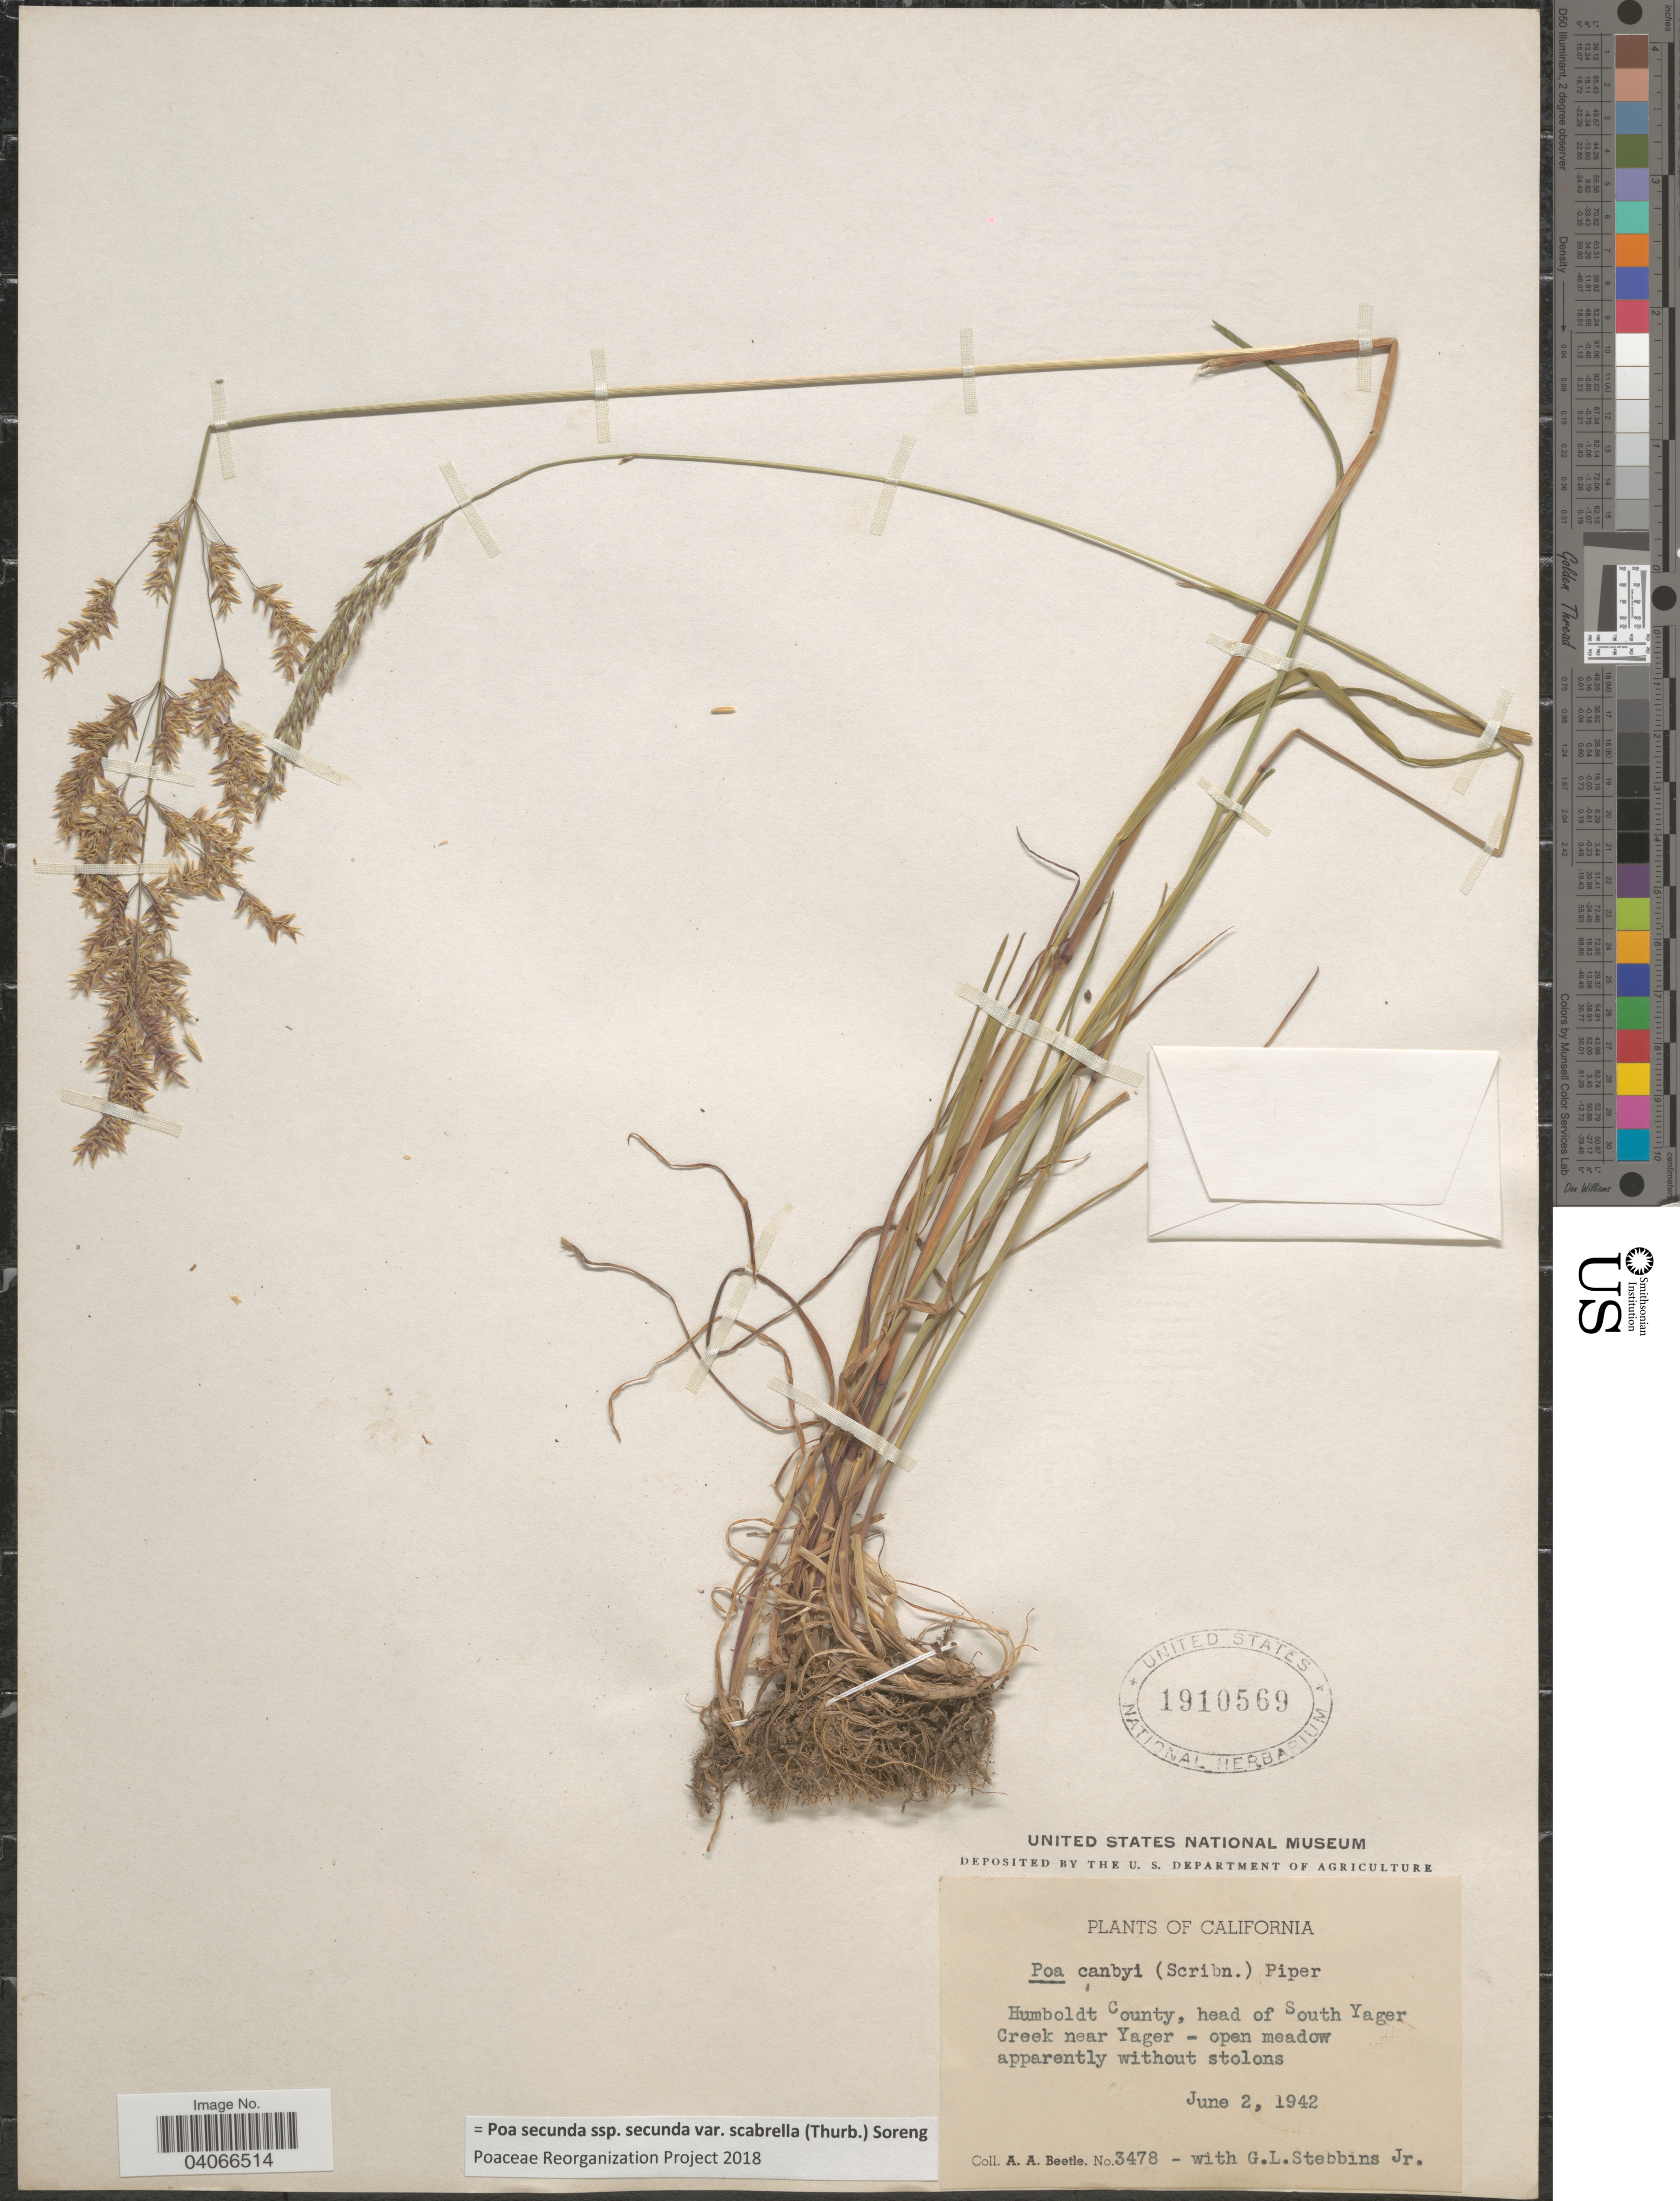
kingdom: Plantae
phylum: Tracheophyta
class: Liliopsida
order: Poales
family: Poaceae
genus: Poa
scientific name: Poa secunda subsp. secunda var. scabrella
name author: (Thurb.) Soreng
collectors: A. A. Beetle & G. L. Stebbins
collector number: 3478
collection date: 1942-06-02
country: United States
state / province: California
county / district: Humboldt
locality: Humboldt County, head of South Yager Creek near Yager - open meadow.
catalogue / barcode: US 1910569